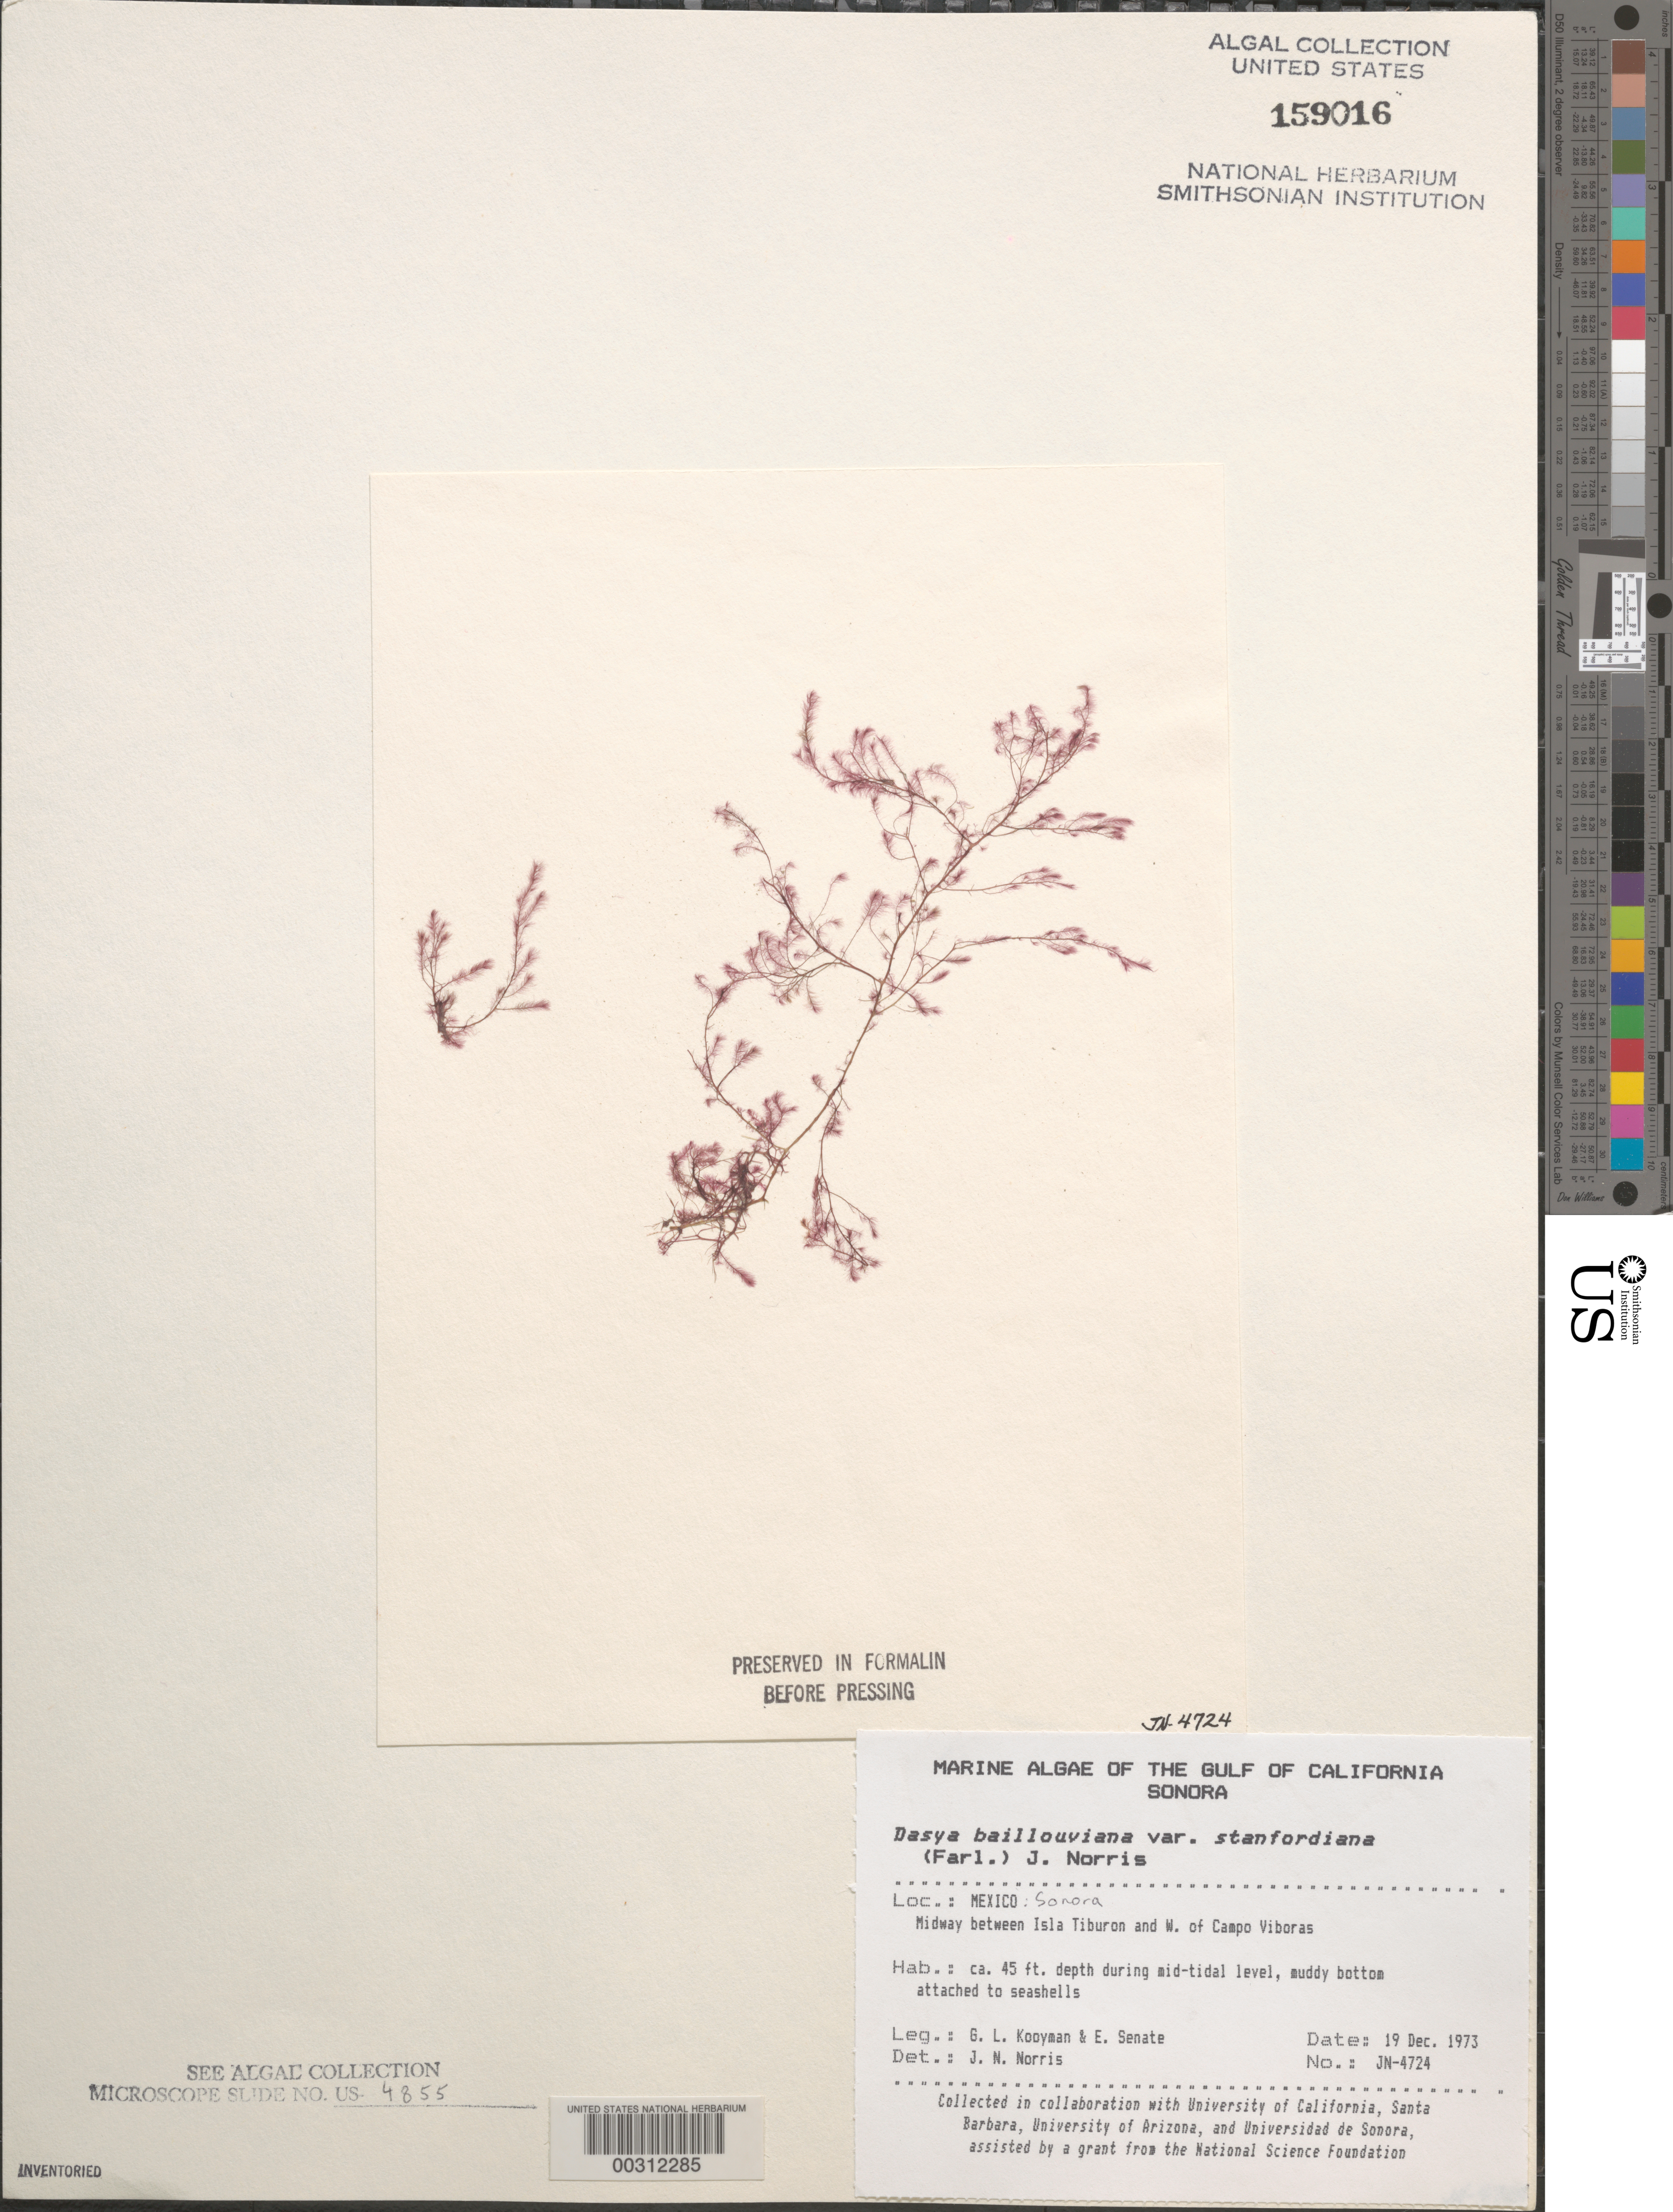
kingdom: Plantae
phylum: Rhodophyta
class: Florideophyceae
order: Ceramiales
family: Dasyaceae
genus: Dasya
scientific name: Dasya pedicellata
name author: (C. Agardh) C. Agardh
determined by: Algae name updating Project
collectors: G. Kooyman & E. Sennett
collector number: Jn-4724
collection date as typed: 19 Dec 1973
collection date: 1973-12-19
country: Mexico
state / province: Sonora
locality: West of Campo Vibroras, near Isla Tiburon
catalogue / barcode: US 159016